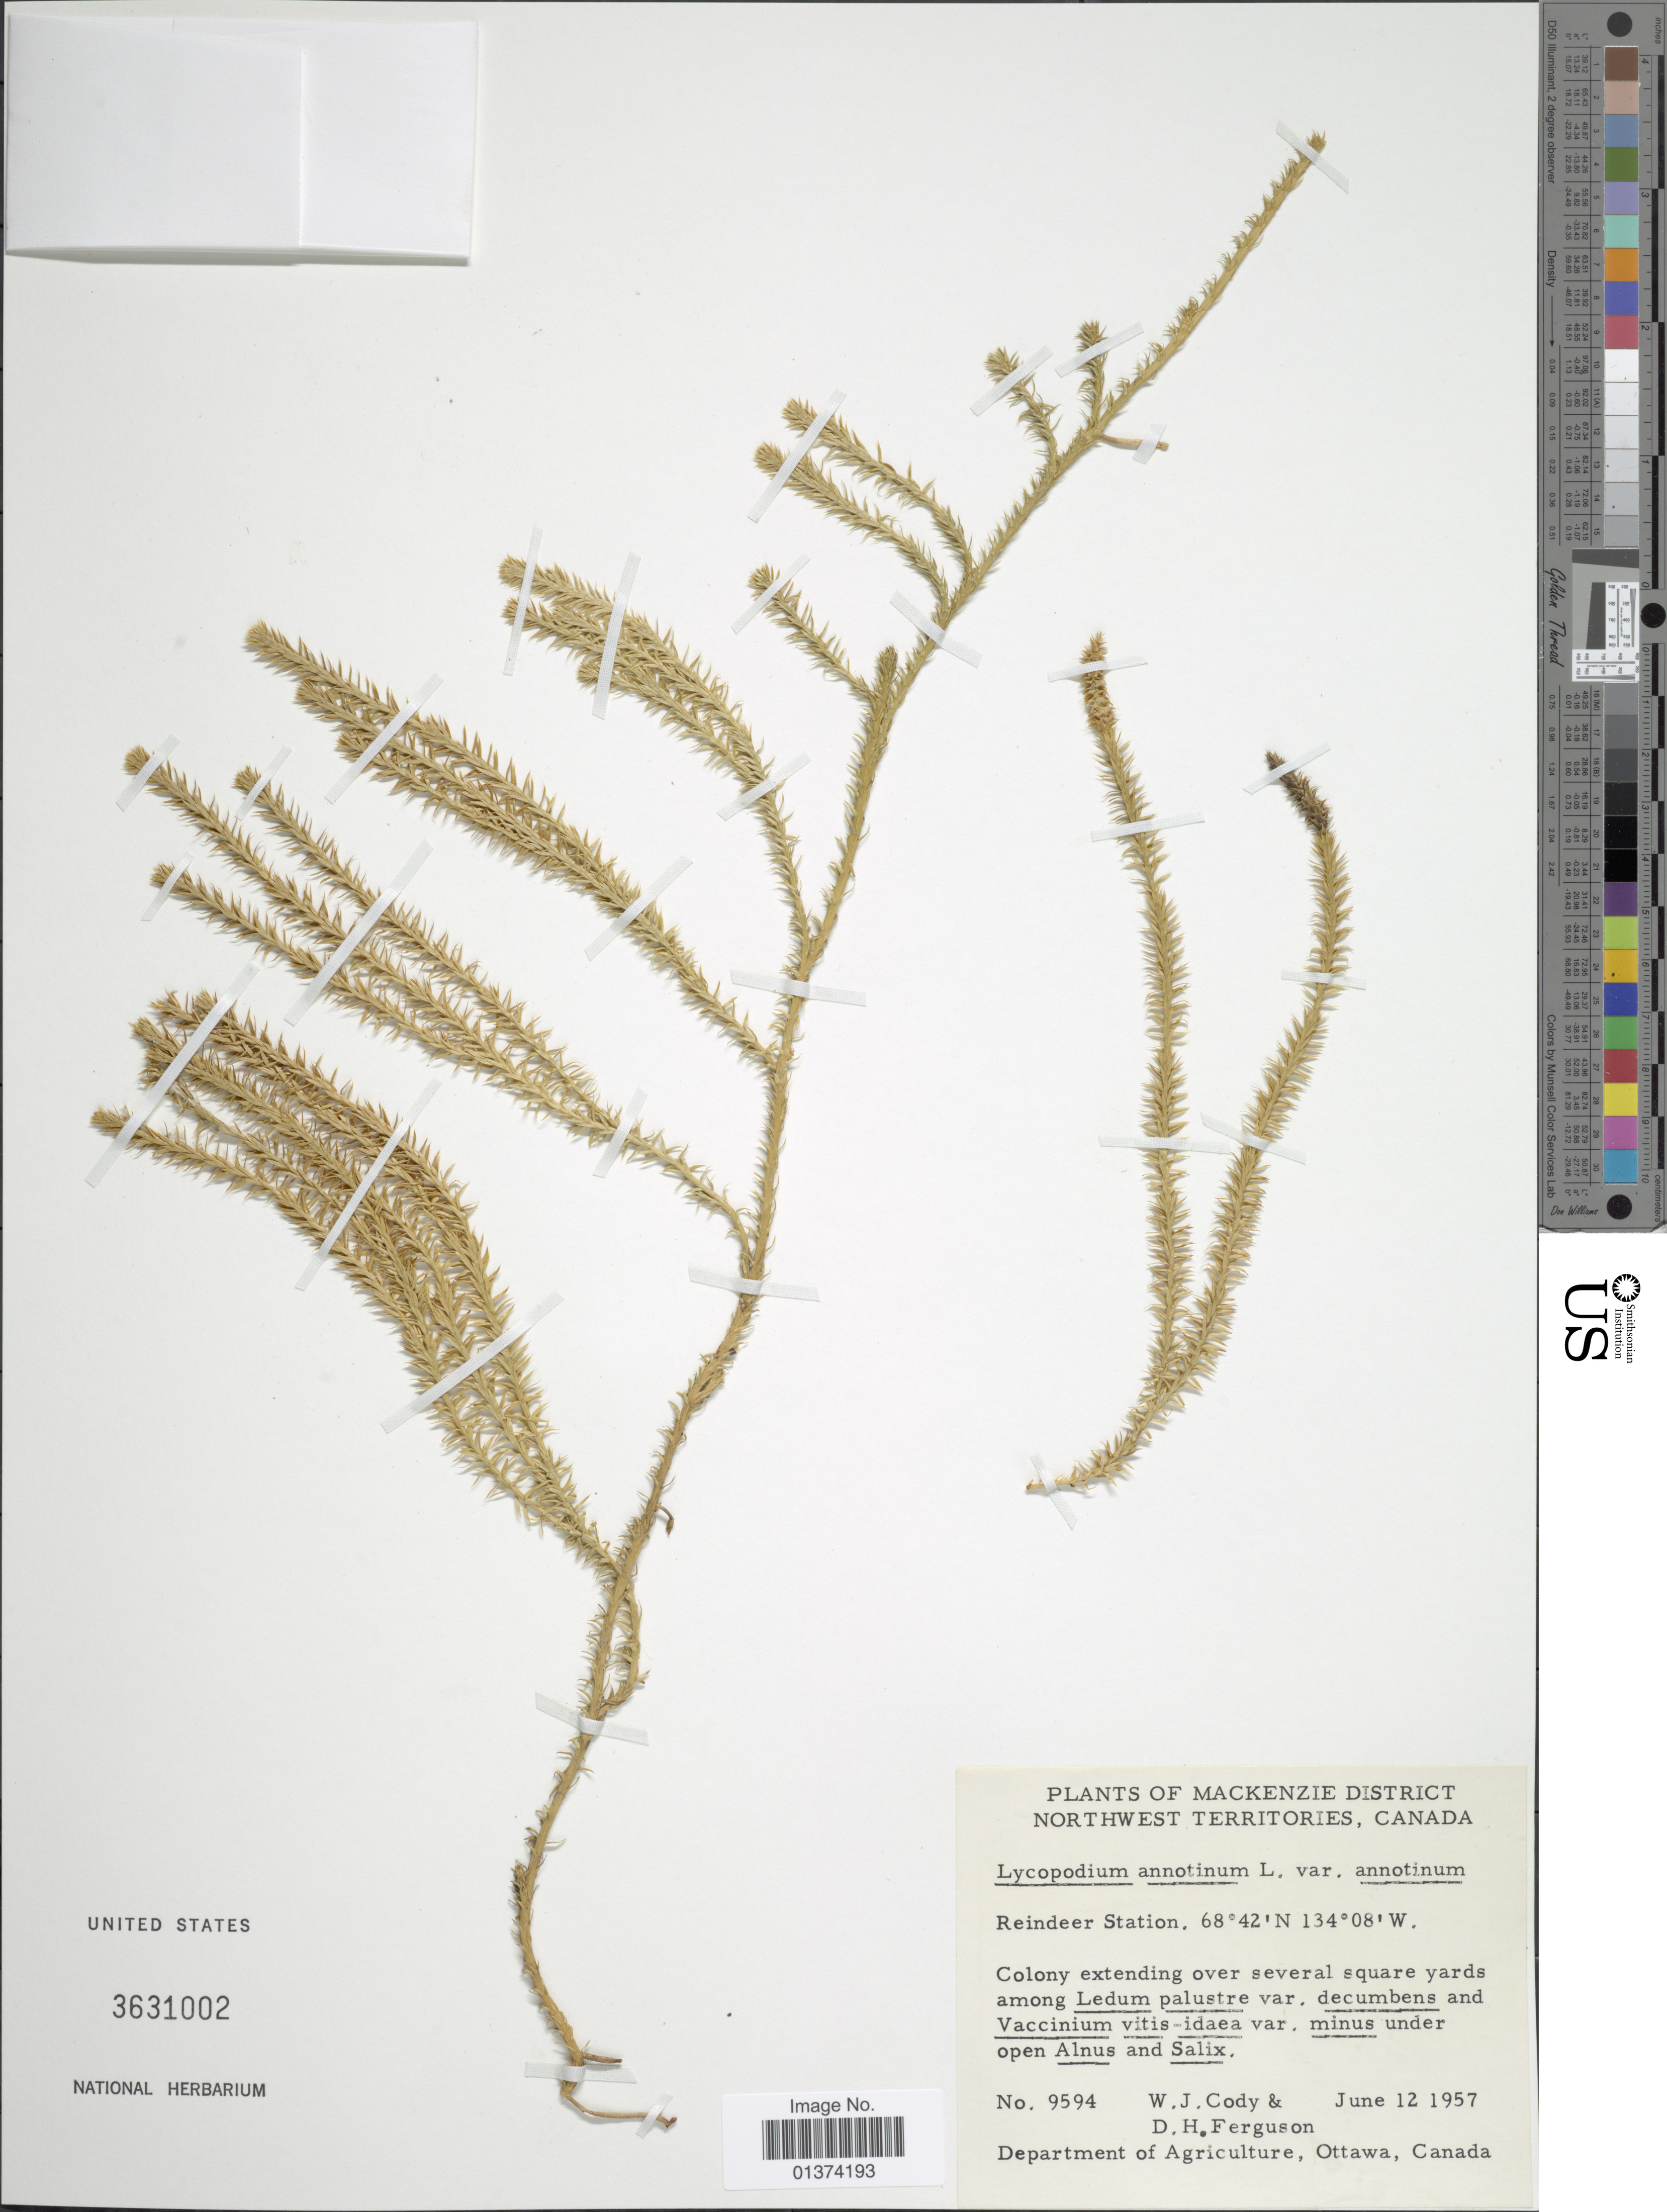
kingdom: Plantae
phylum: Tracheophyta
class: Lycopodiopsida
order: Lycopodiales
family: Lycopodiaceae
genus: Spinulum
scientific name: Spinulum annotinum subsp. annotinum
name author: (L.) A. Haines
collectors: W. Cody & D. Ferguson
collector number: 9594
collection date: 1957-06-12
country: Canada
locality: Mackenzie District Northwest Territories, Reindeer Station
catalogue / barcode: US 3631002